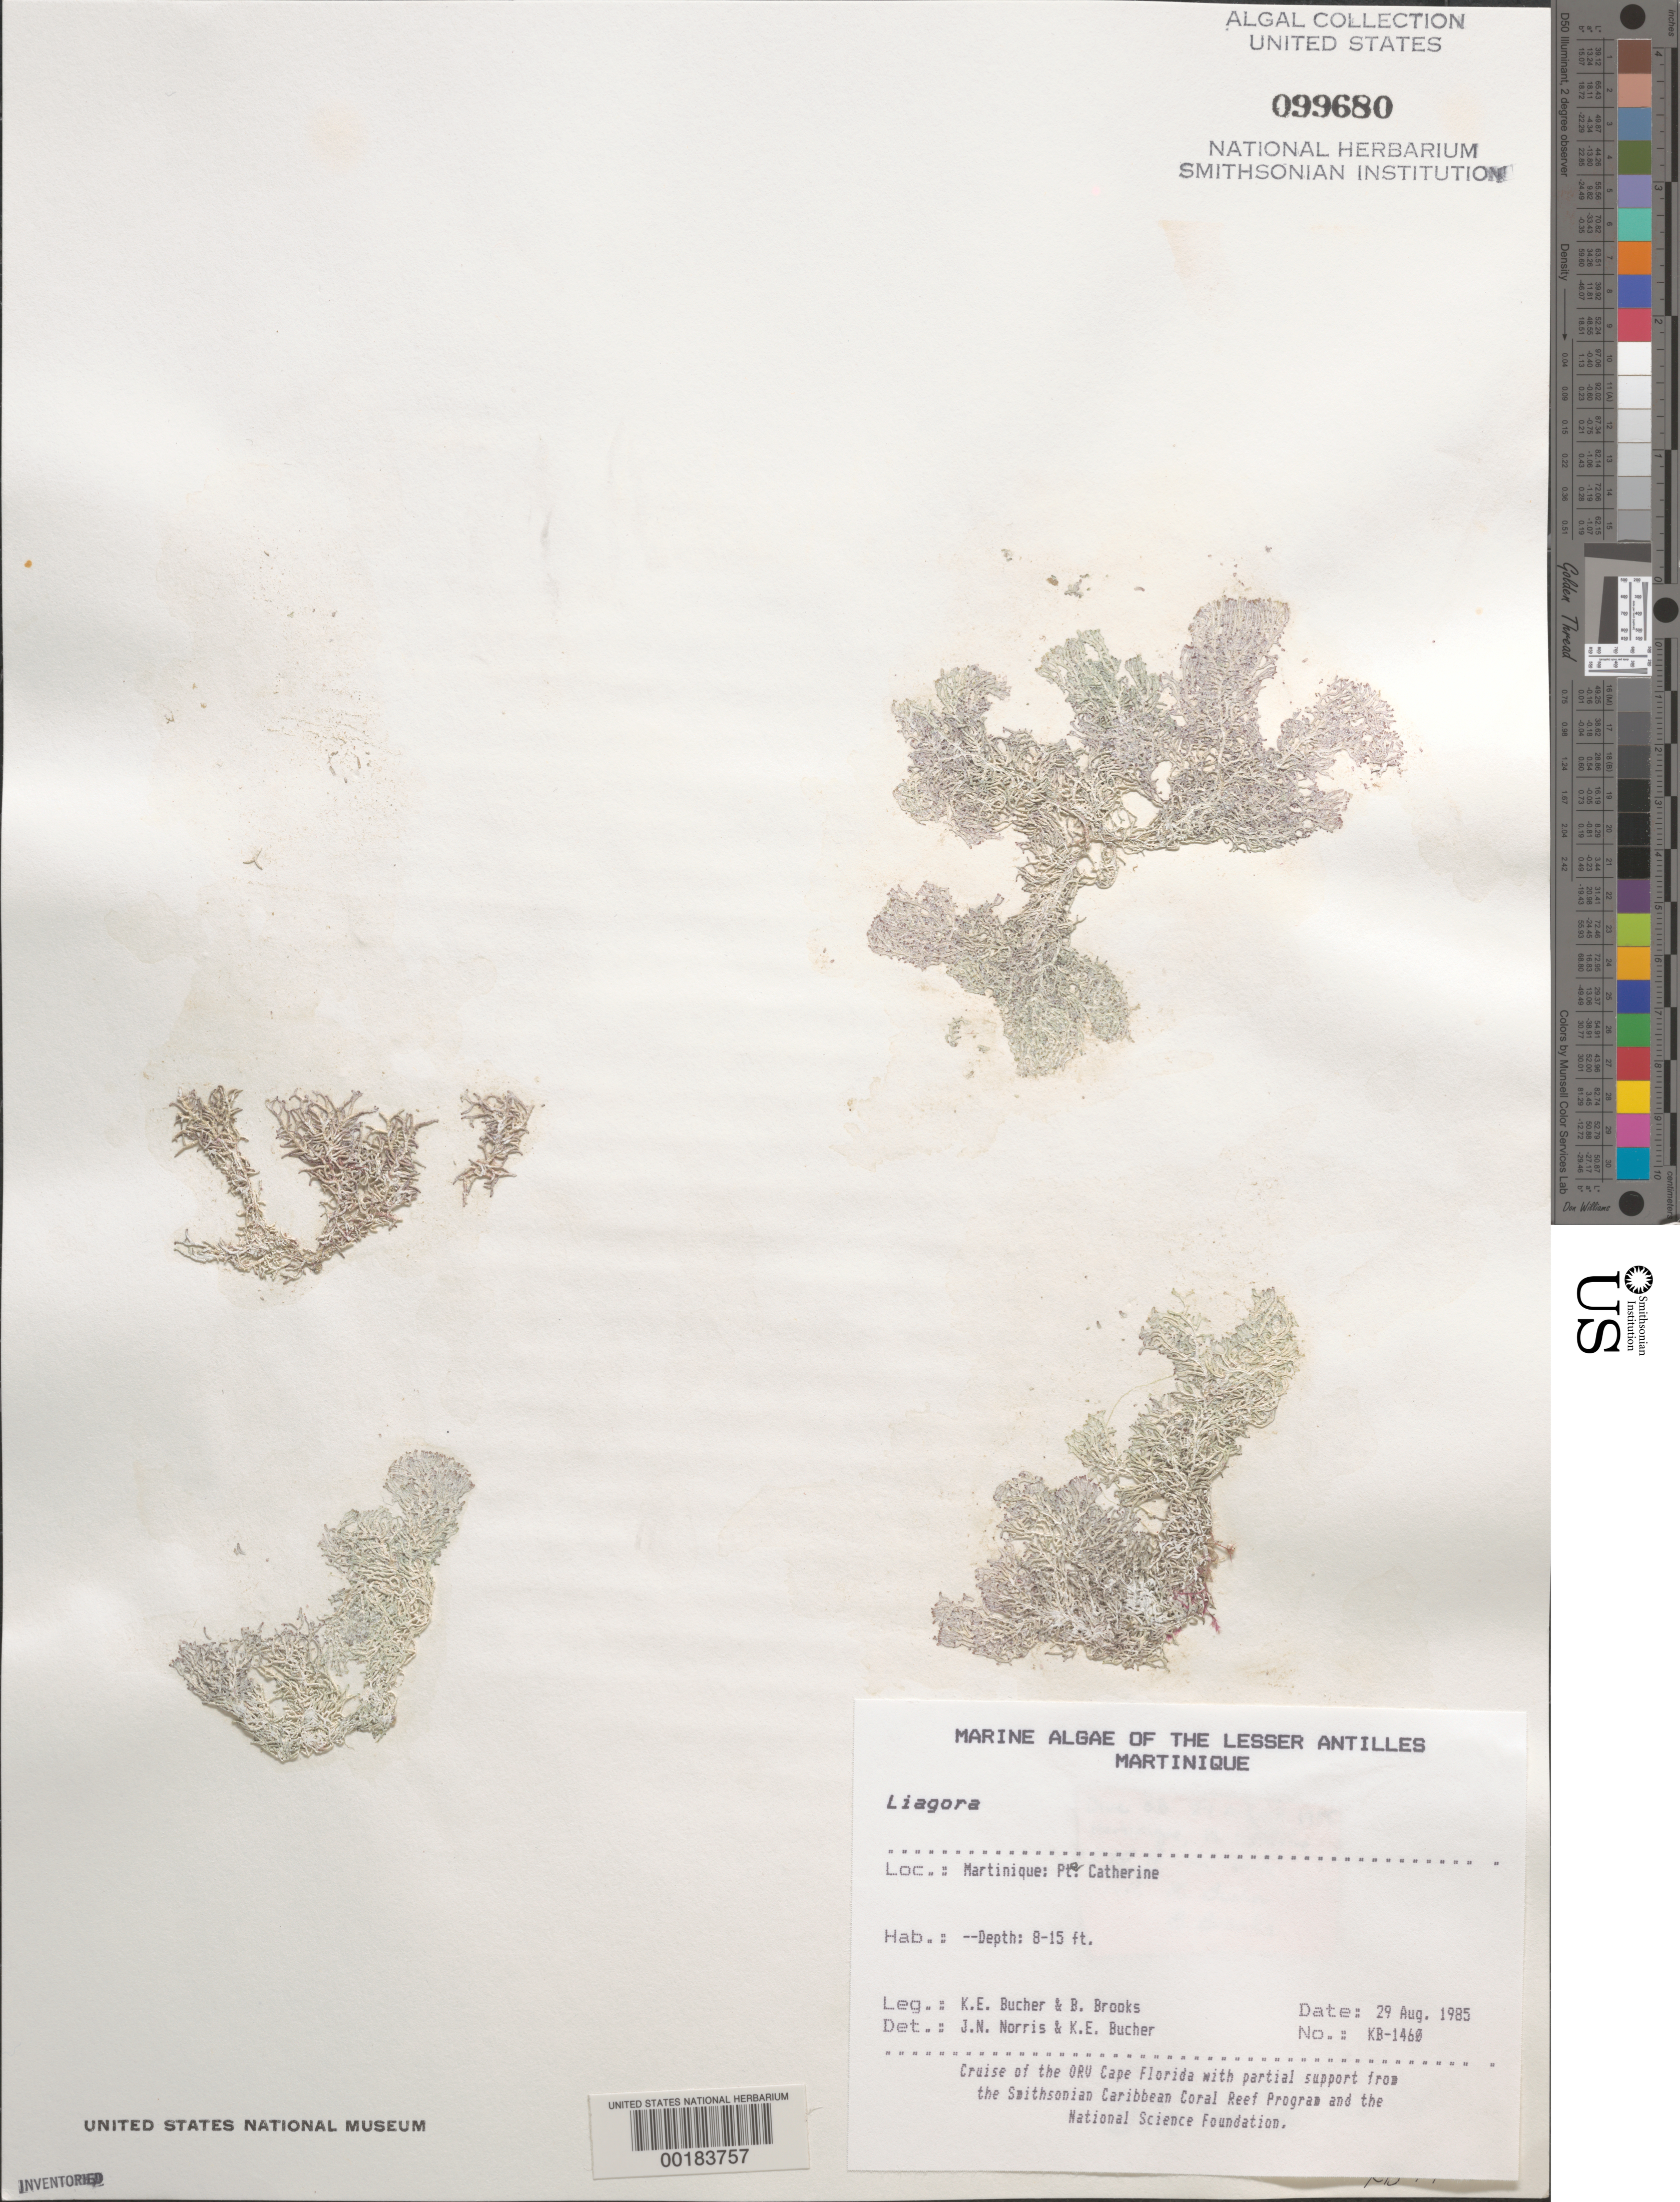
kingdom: Plantae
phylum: Rhodophyta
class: Florideophyceae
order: Nemaliales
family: Liagoraceae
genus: Liagora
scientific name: Liagora sp.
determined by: Norris, J. N.; Bucher, K. E.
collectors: K. E. Bucher & B. Brooks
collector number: Kb-1460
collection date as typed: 29 Aug 1985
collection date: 1985-08-29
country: Martinique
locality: Pointe Catherine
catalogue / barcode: US 99680